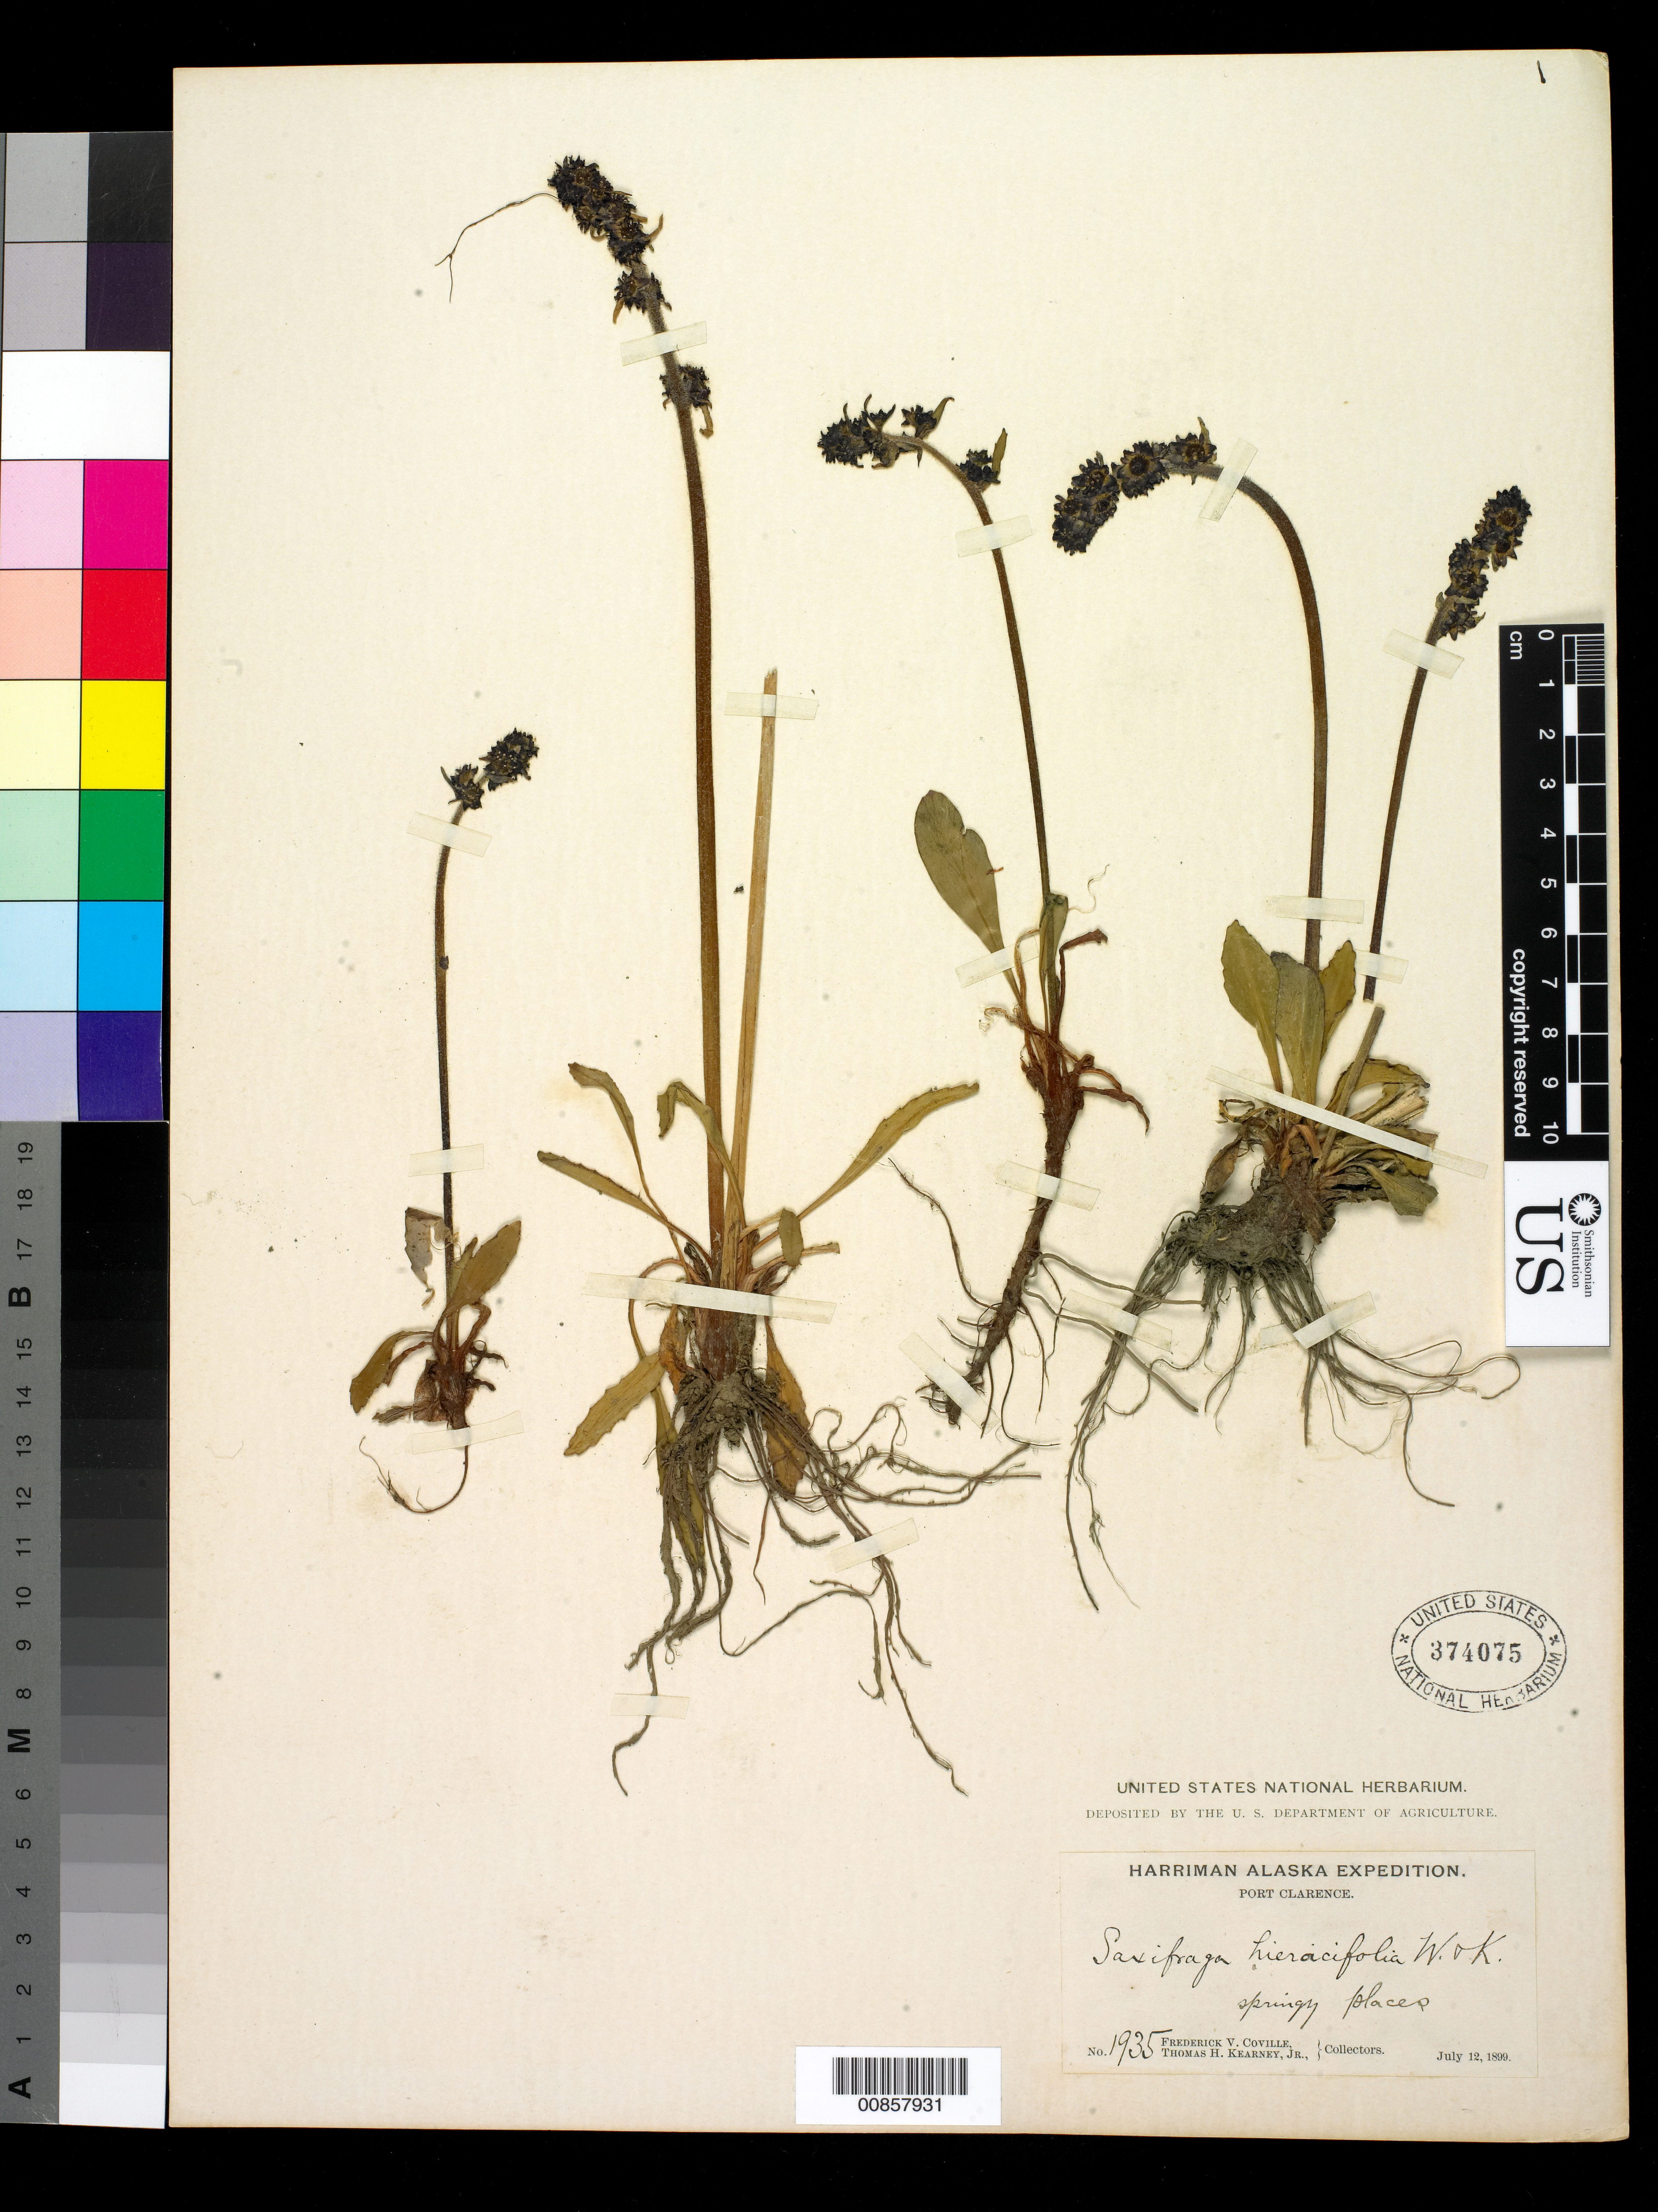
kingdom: Plantae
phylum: Tracheophyta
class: Magnoliopsida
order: Saxifragales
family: Saxifragaceae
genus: Micranthes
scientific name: Micranthes hieraciifolia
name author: (Waldst. & Kit. ex Willd.) Haw.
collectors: F. V. Coville & T. H. Kearney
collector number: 1935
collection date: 1899-07-12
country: United States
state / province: Alaska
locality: Port Clarence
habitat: Springy places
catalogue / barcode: US 374075